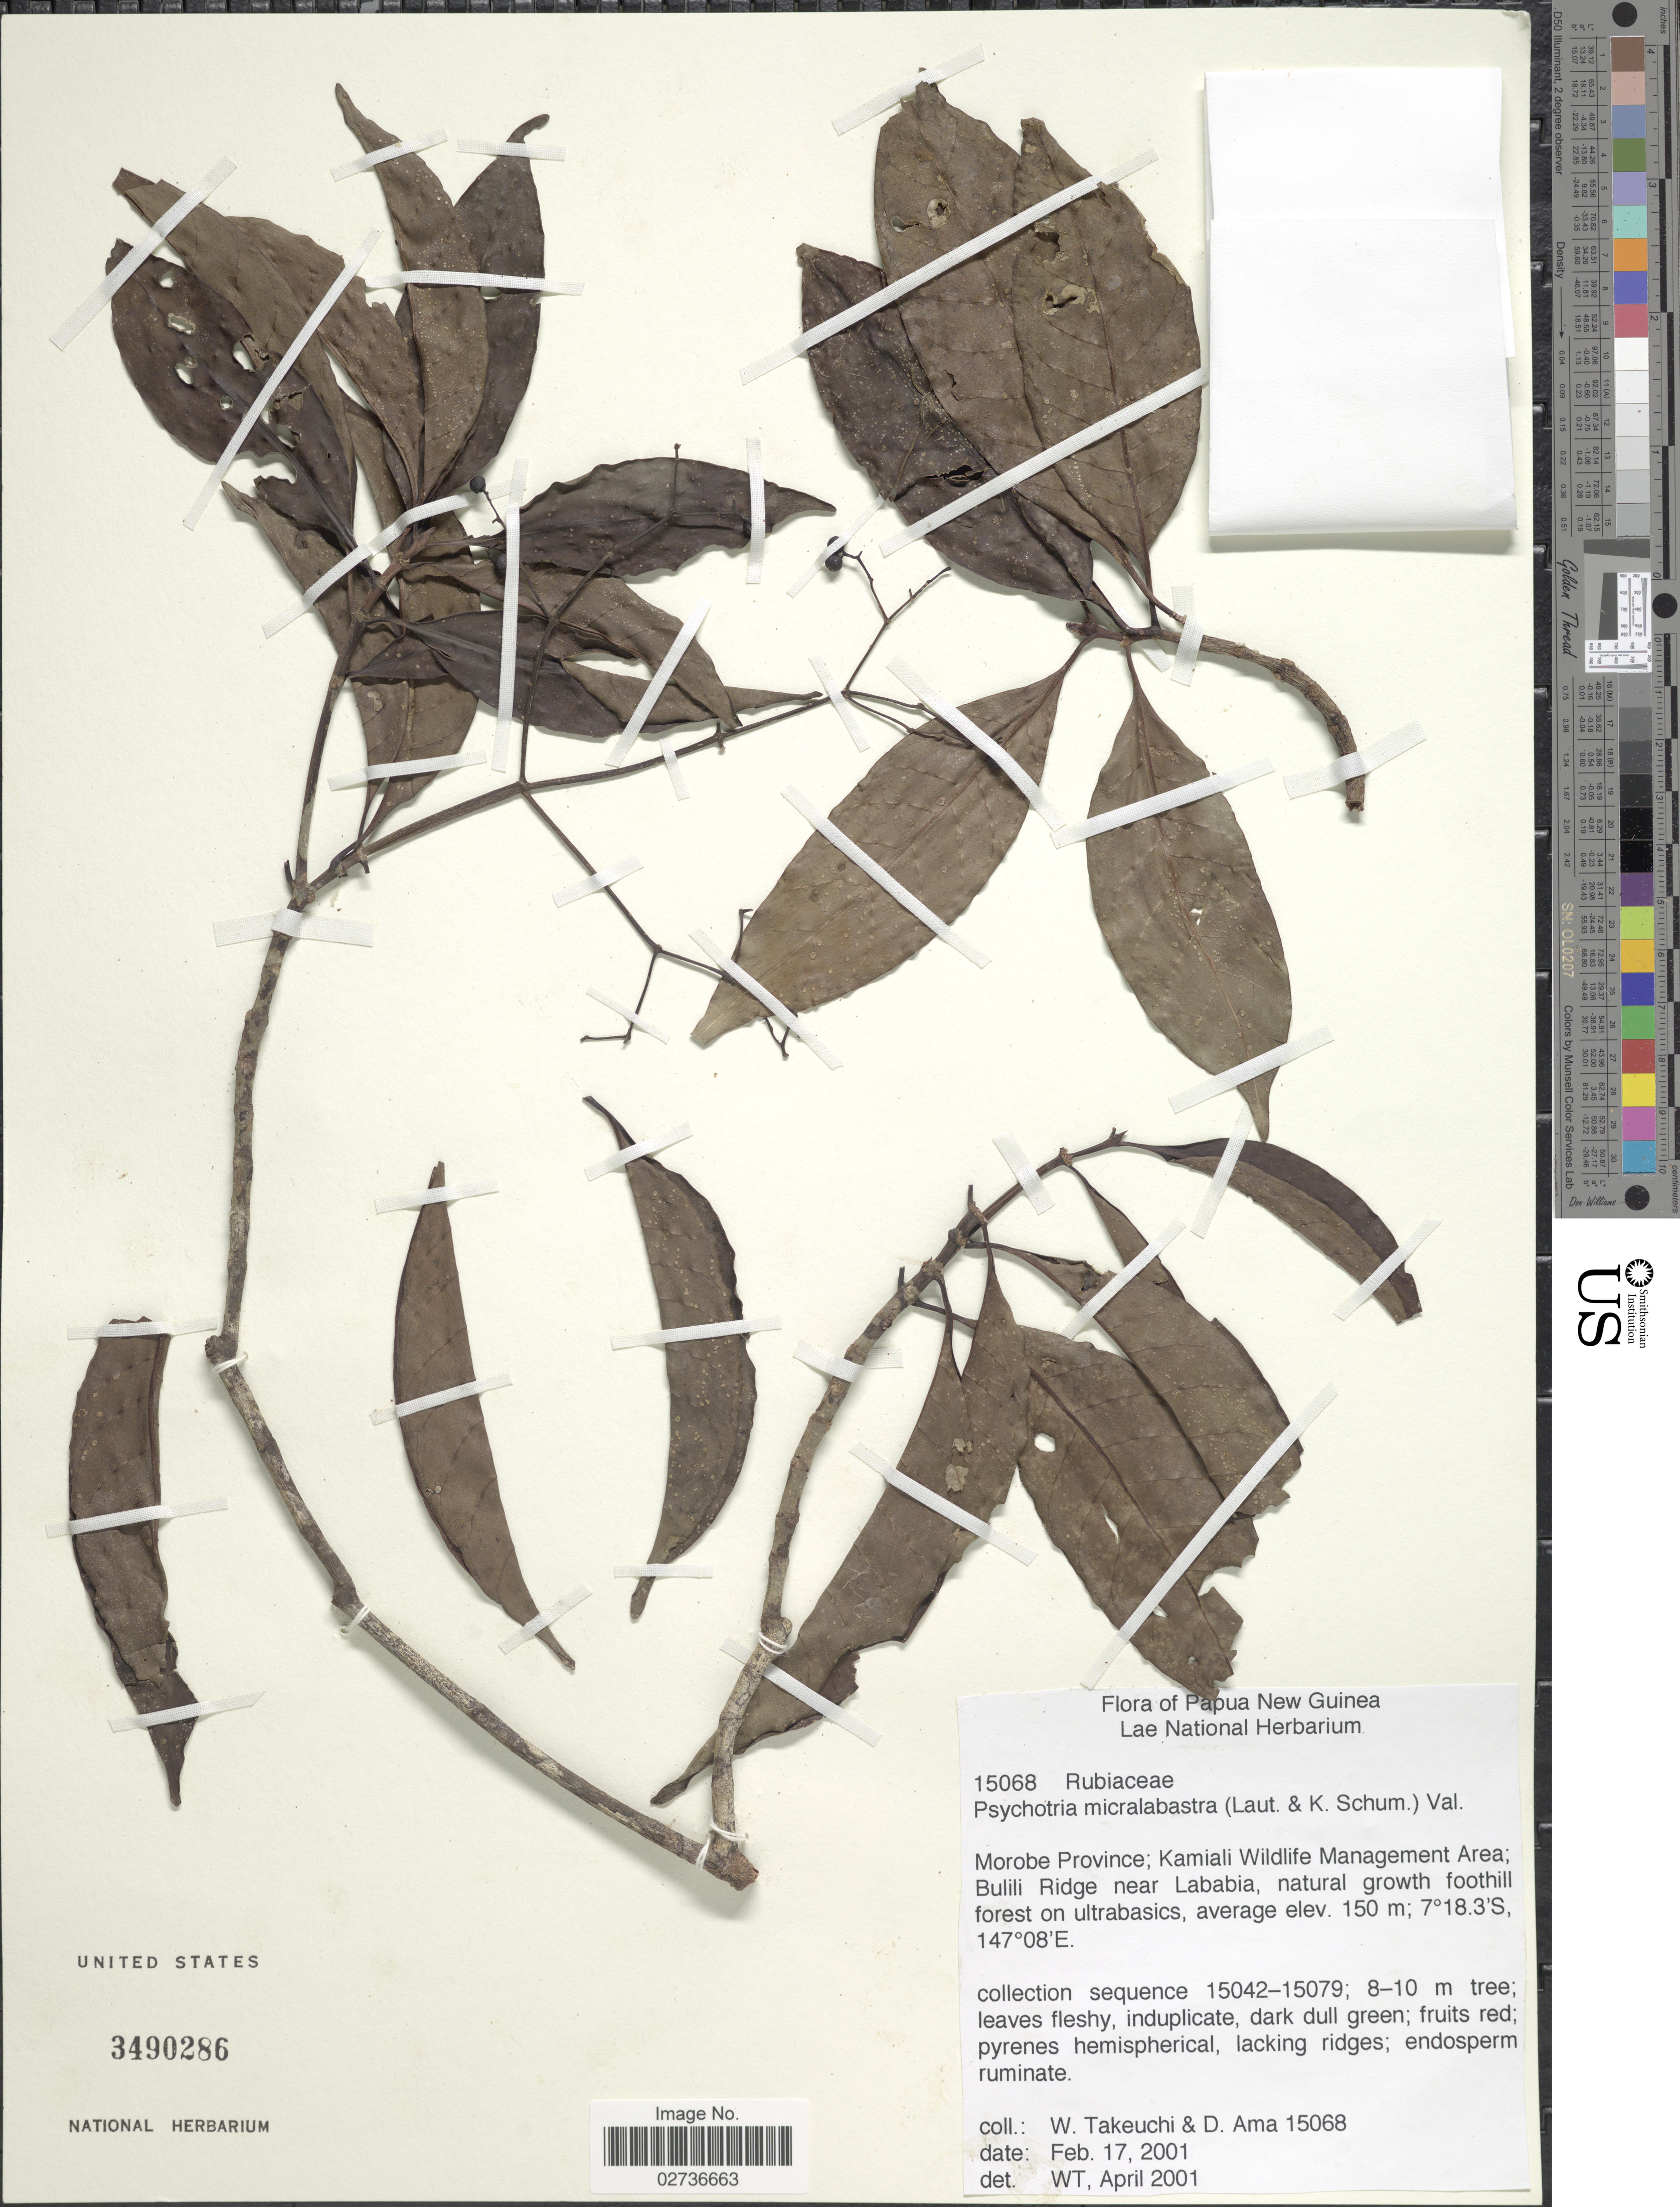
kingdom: Plantae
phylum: Tracheophyta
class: Magnoliopsida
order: Gentianales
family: Rubiaceae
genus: Psychotria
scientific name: Psychotria micralabastra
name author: (Lauterb. & K. Schum.) Valeton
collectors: W. Takeuchi & D. Ama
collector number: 15068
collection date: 2001-02-17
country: Papua New Guinea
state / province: Morobe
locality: Morobe Province: Kamiali Wildlife Management Area, Bulili Ridge near Lababia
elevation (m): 150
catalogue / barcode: US 3490286